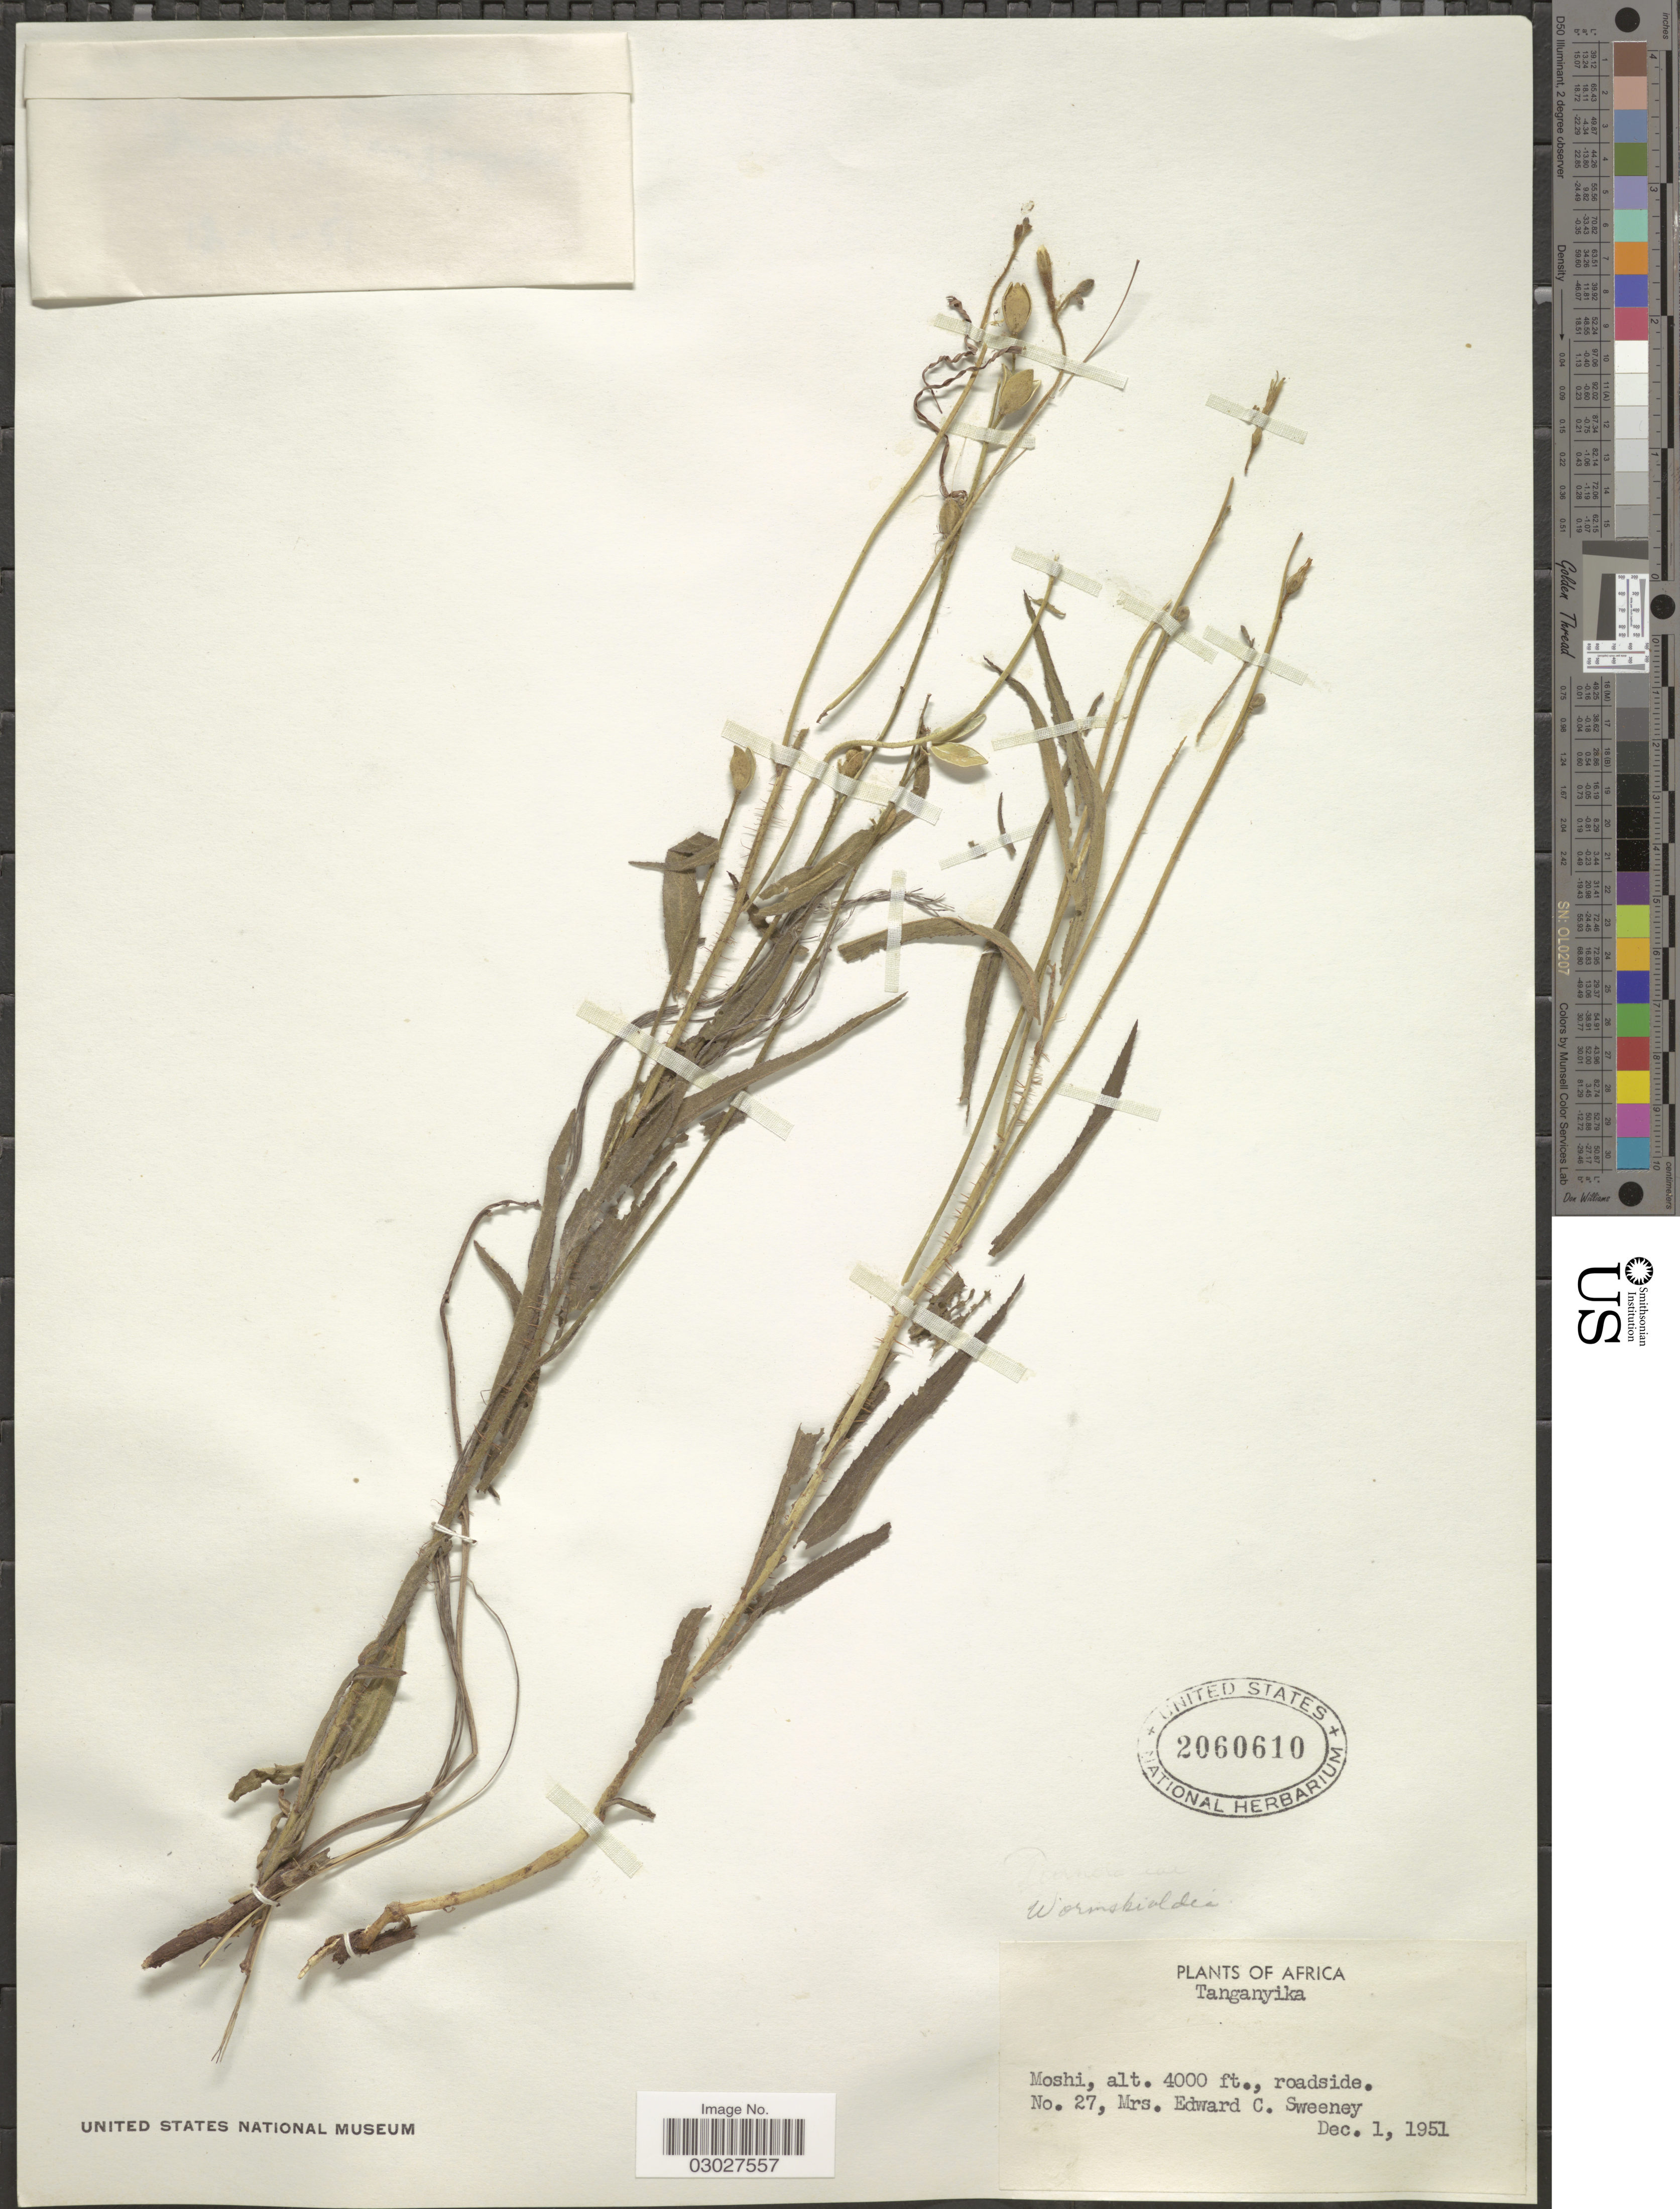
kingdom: Plantae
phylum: Tracheophyta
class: Magnoliopsida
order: Malpighiales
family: Turneraceae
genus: Tricliceras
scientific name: Tricliceras sp.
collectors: E. Sweeney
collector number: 27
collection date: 1951-12-01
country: Tanzania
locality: Tanganyika. Moshi.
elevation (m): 1219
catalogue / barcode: US 2060610